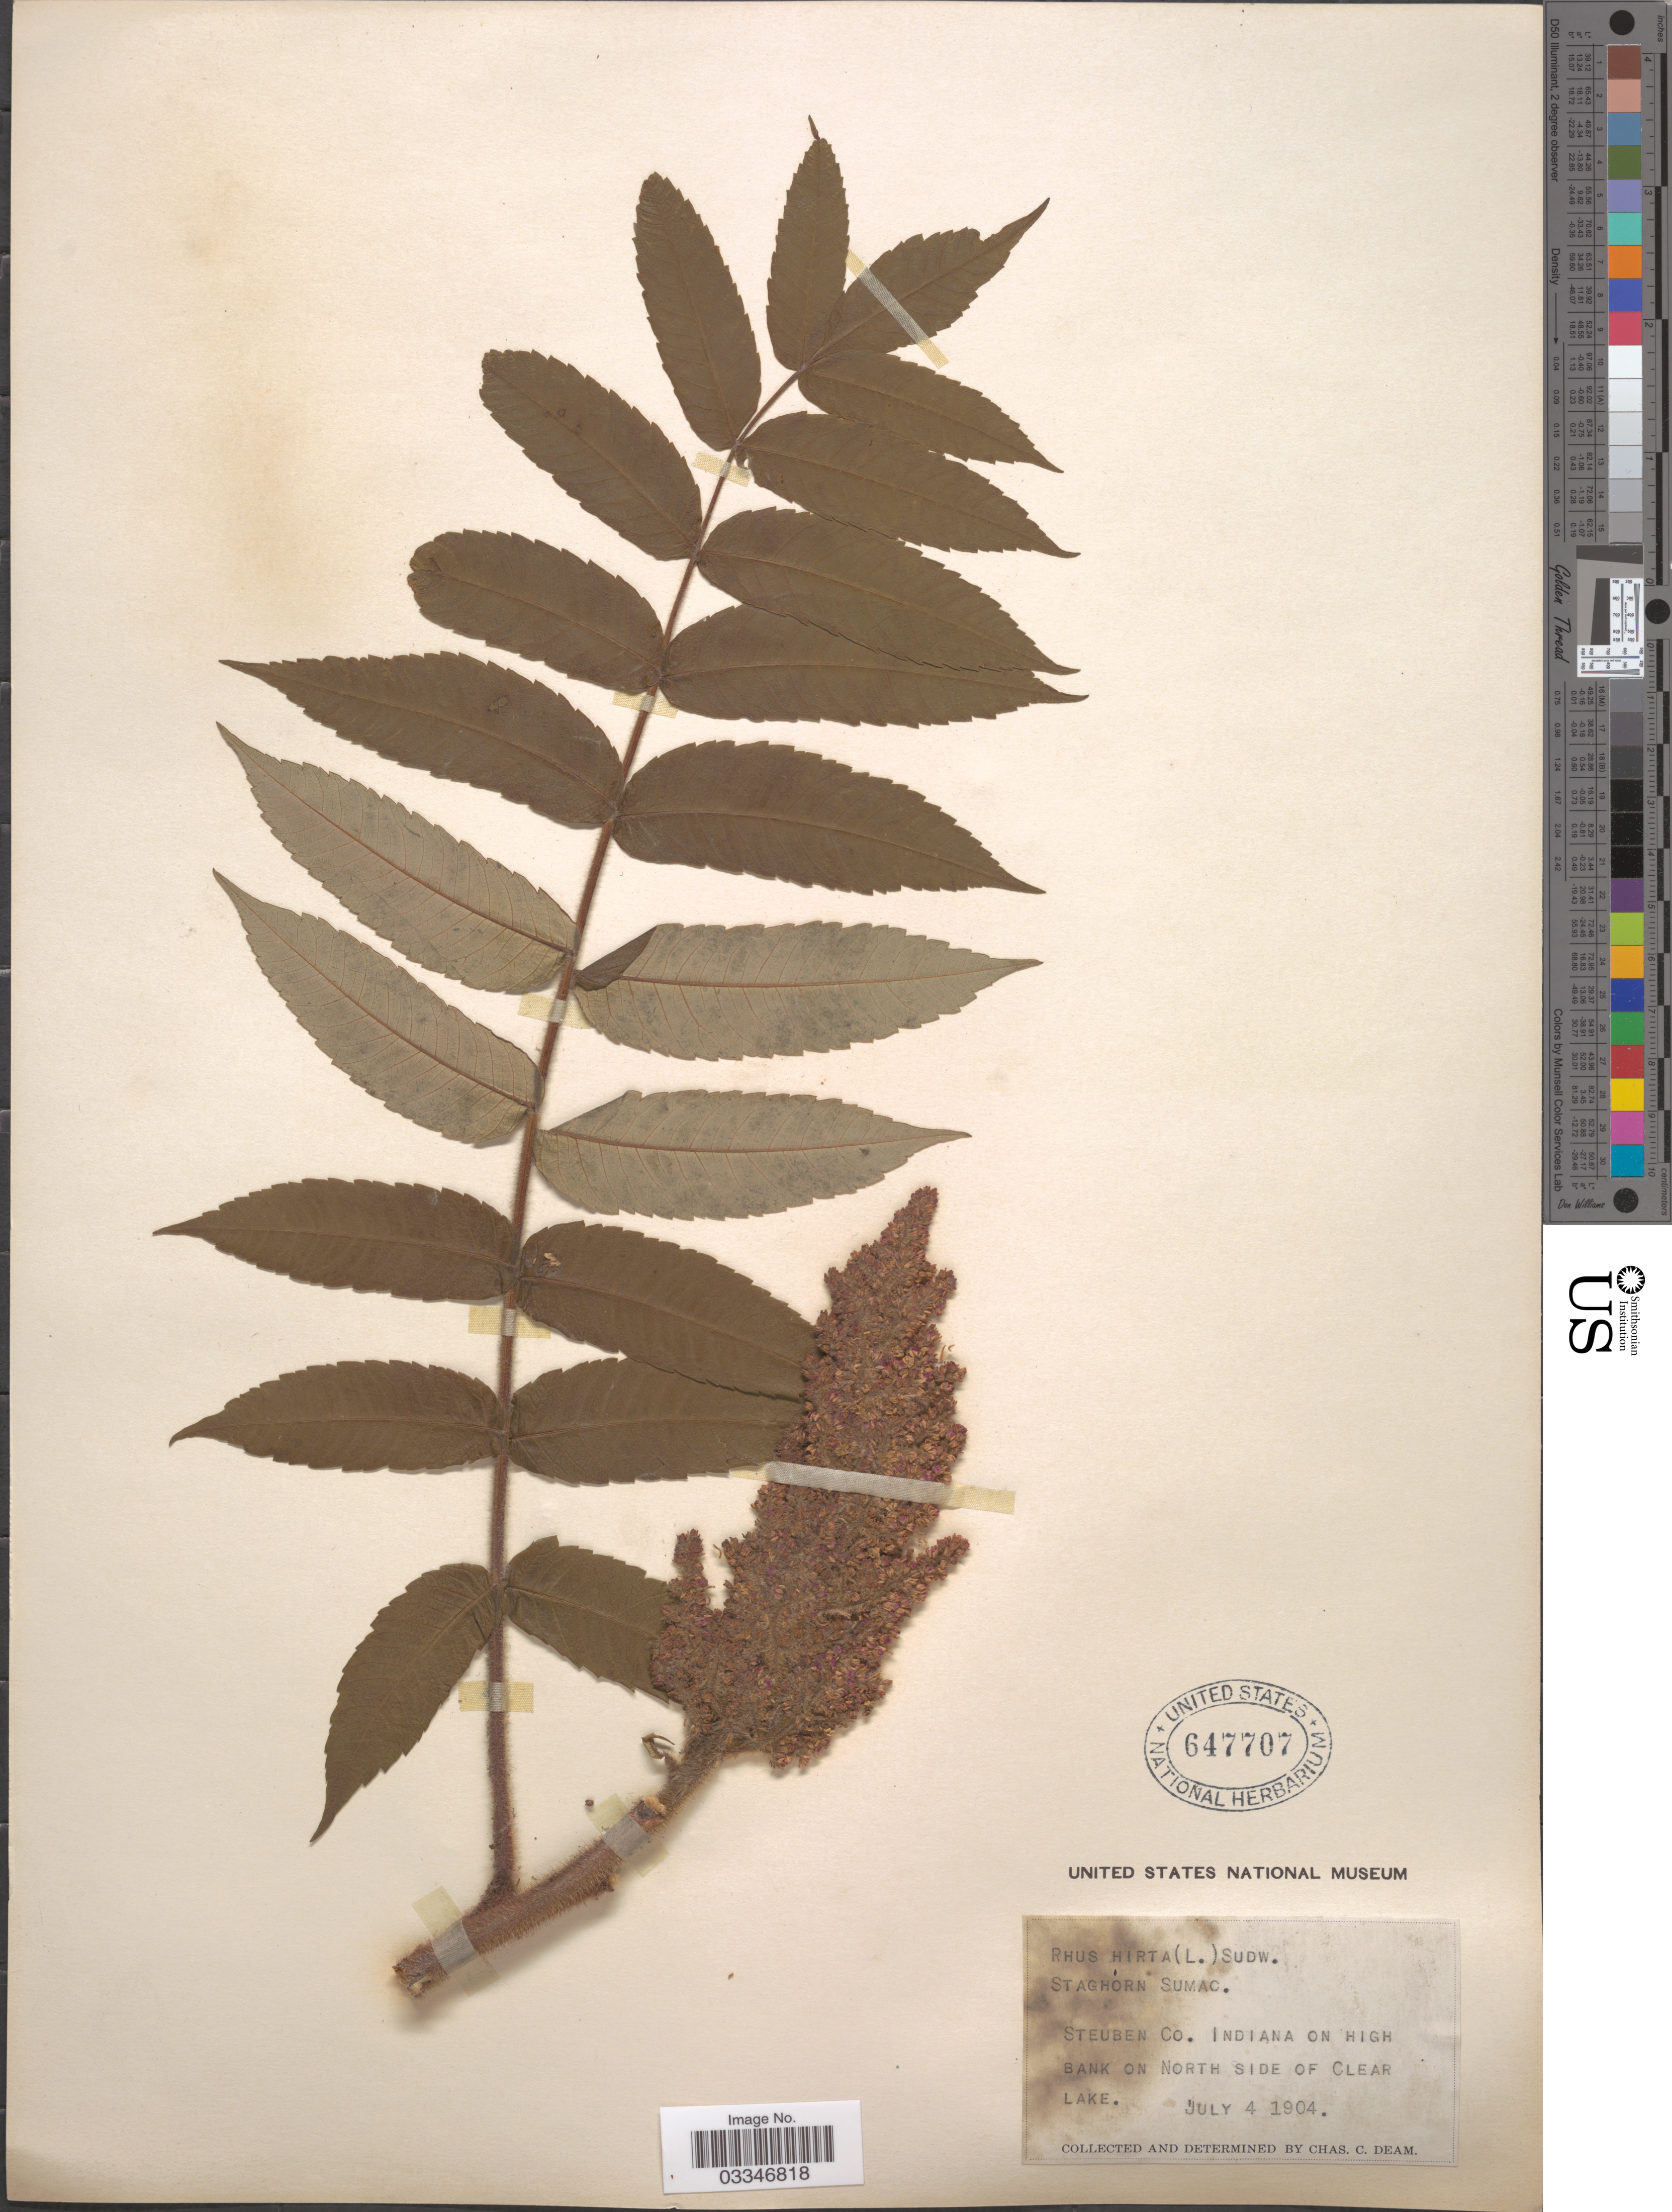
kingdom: Plantae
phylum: Tracheophyta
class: Magnoliopsida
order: Sapindales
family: Anacardiaceae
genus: Rhus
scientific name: Rhus typhina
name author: L.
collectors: C. C. Deam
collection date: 1904-07-04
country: United States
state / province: Indiana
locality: Steuben Co. Indiana on high bank on north side of Clear Lake.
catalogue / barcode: US 647707